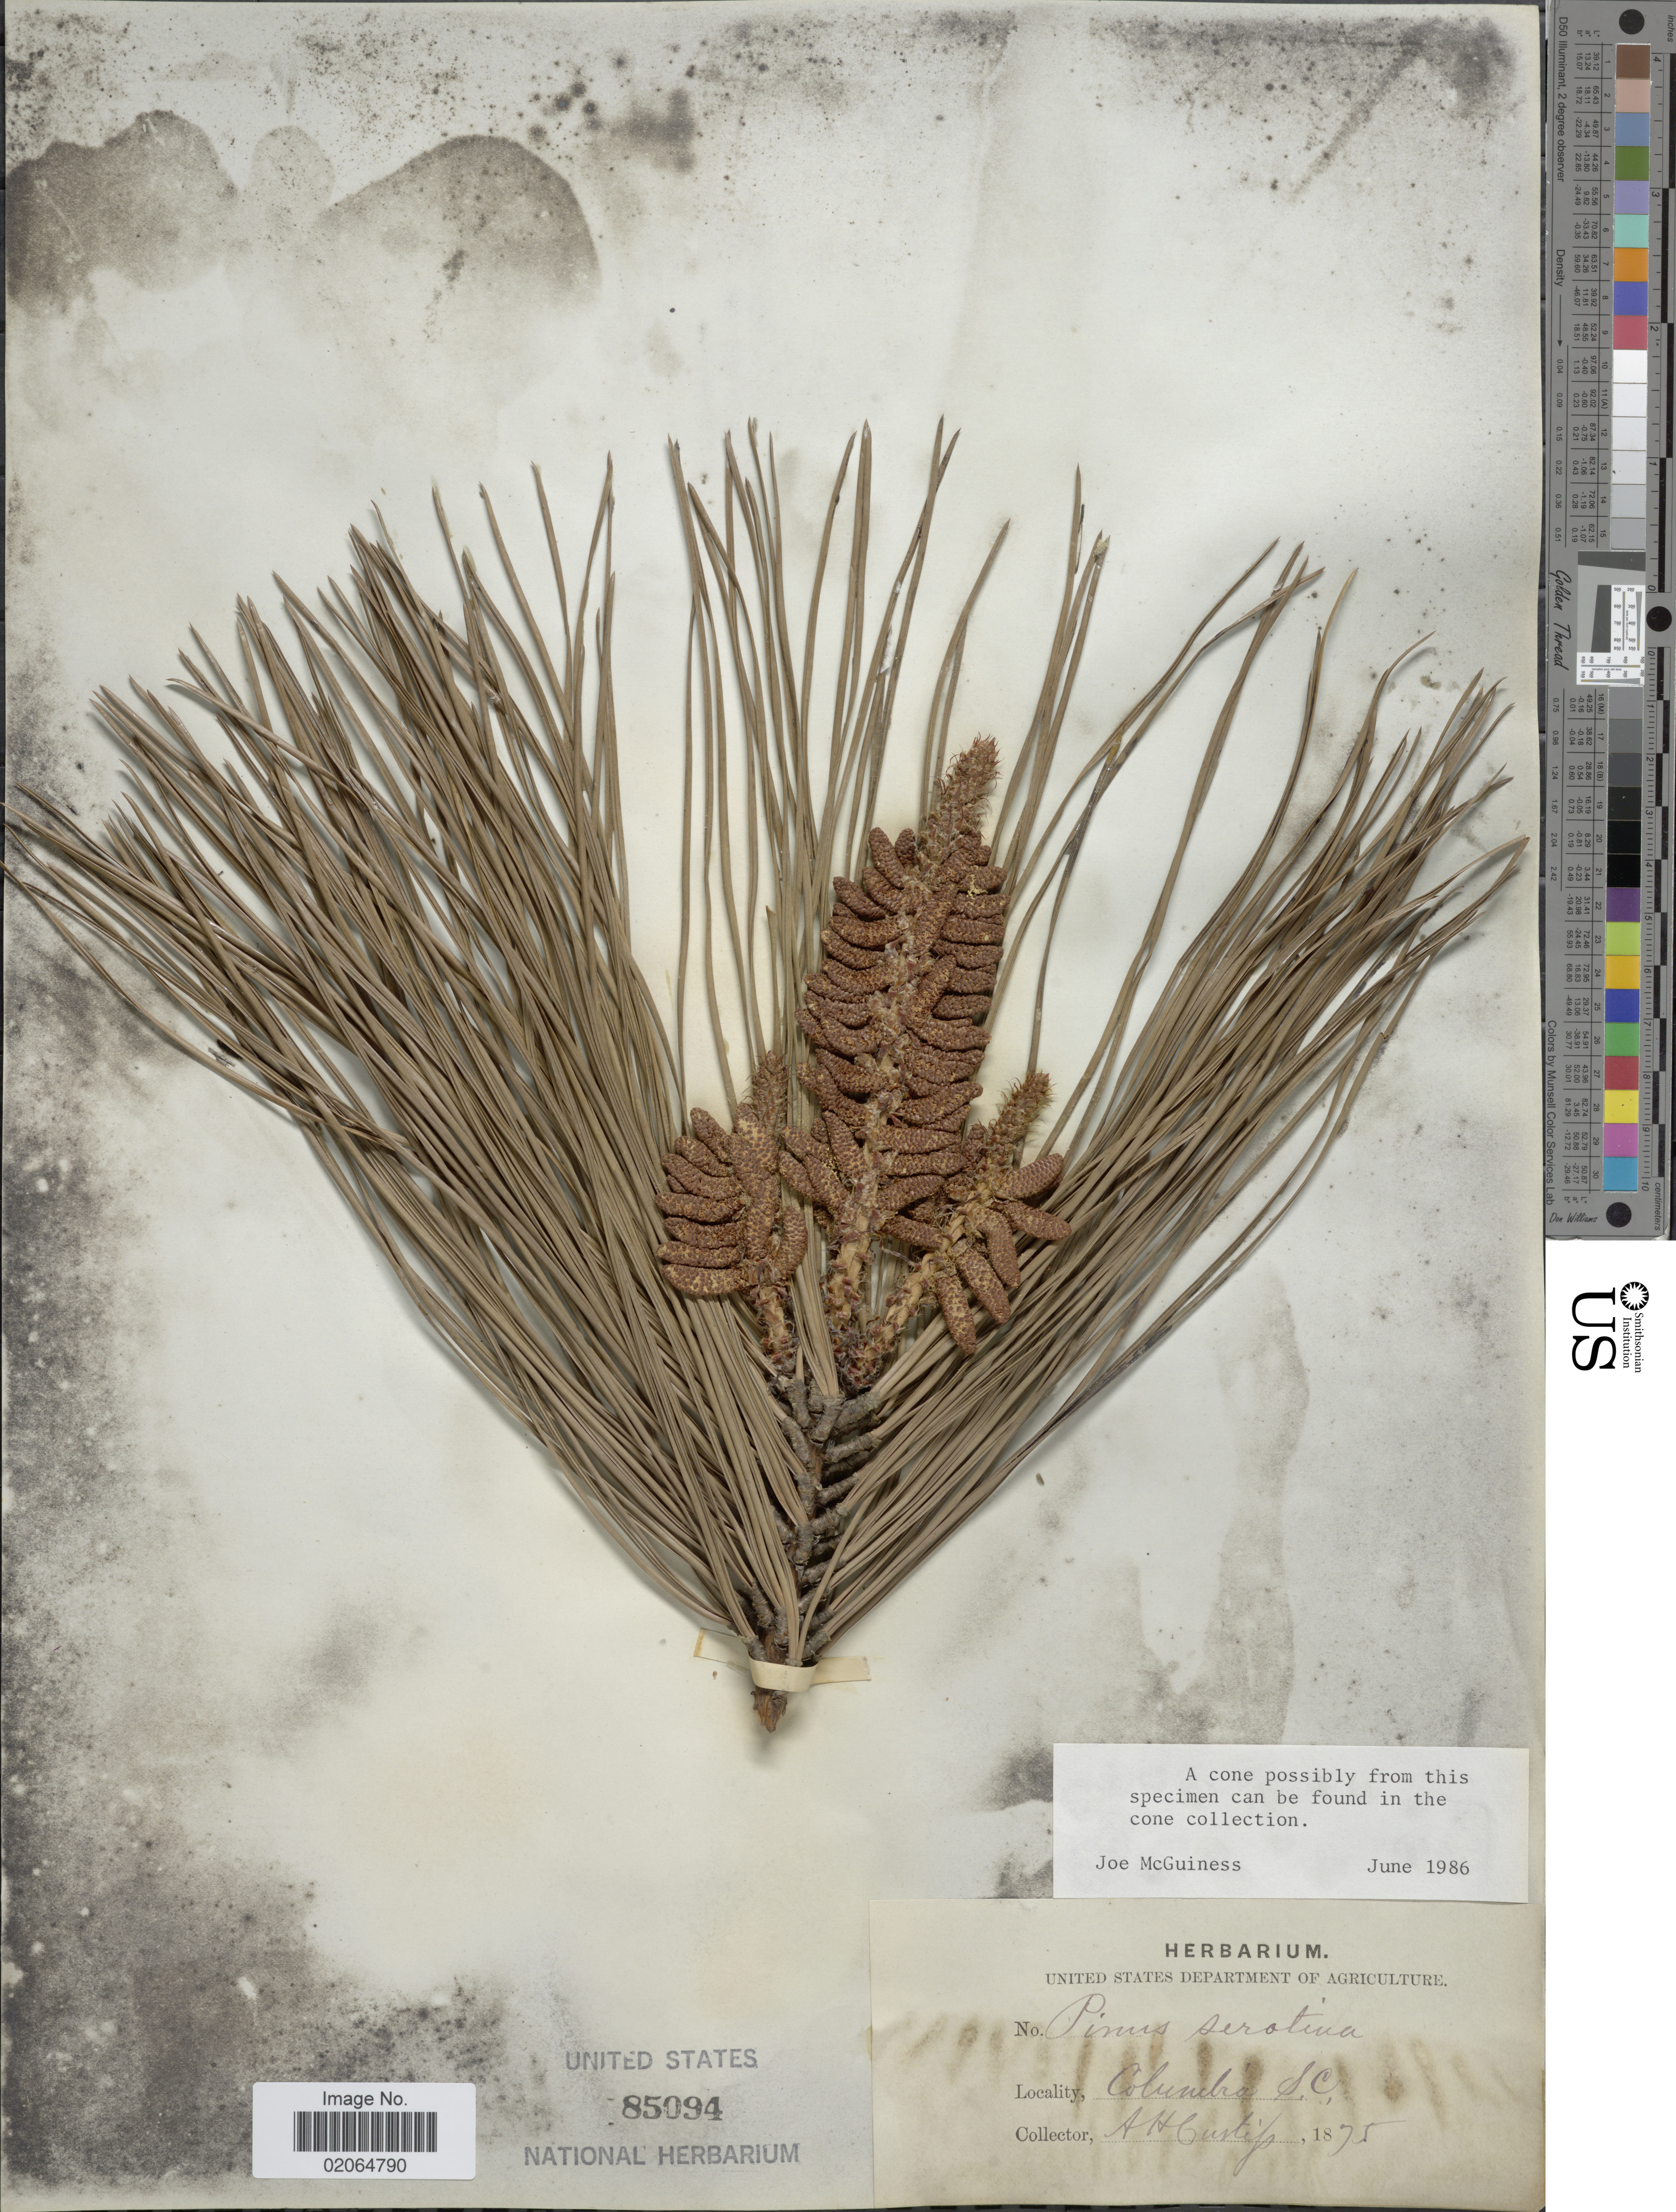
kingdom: Plantae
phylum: Tracheophyta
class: Pinopsida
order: Pinales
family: Pinaceae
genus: Pinus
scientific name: Pinus serotina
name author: Michx.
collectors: A. H. Curtiss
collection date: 1875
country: United States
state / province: South Carolina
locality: Columbia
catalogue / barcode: US 85094